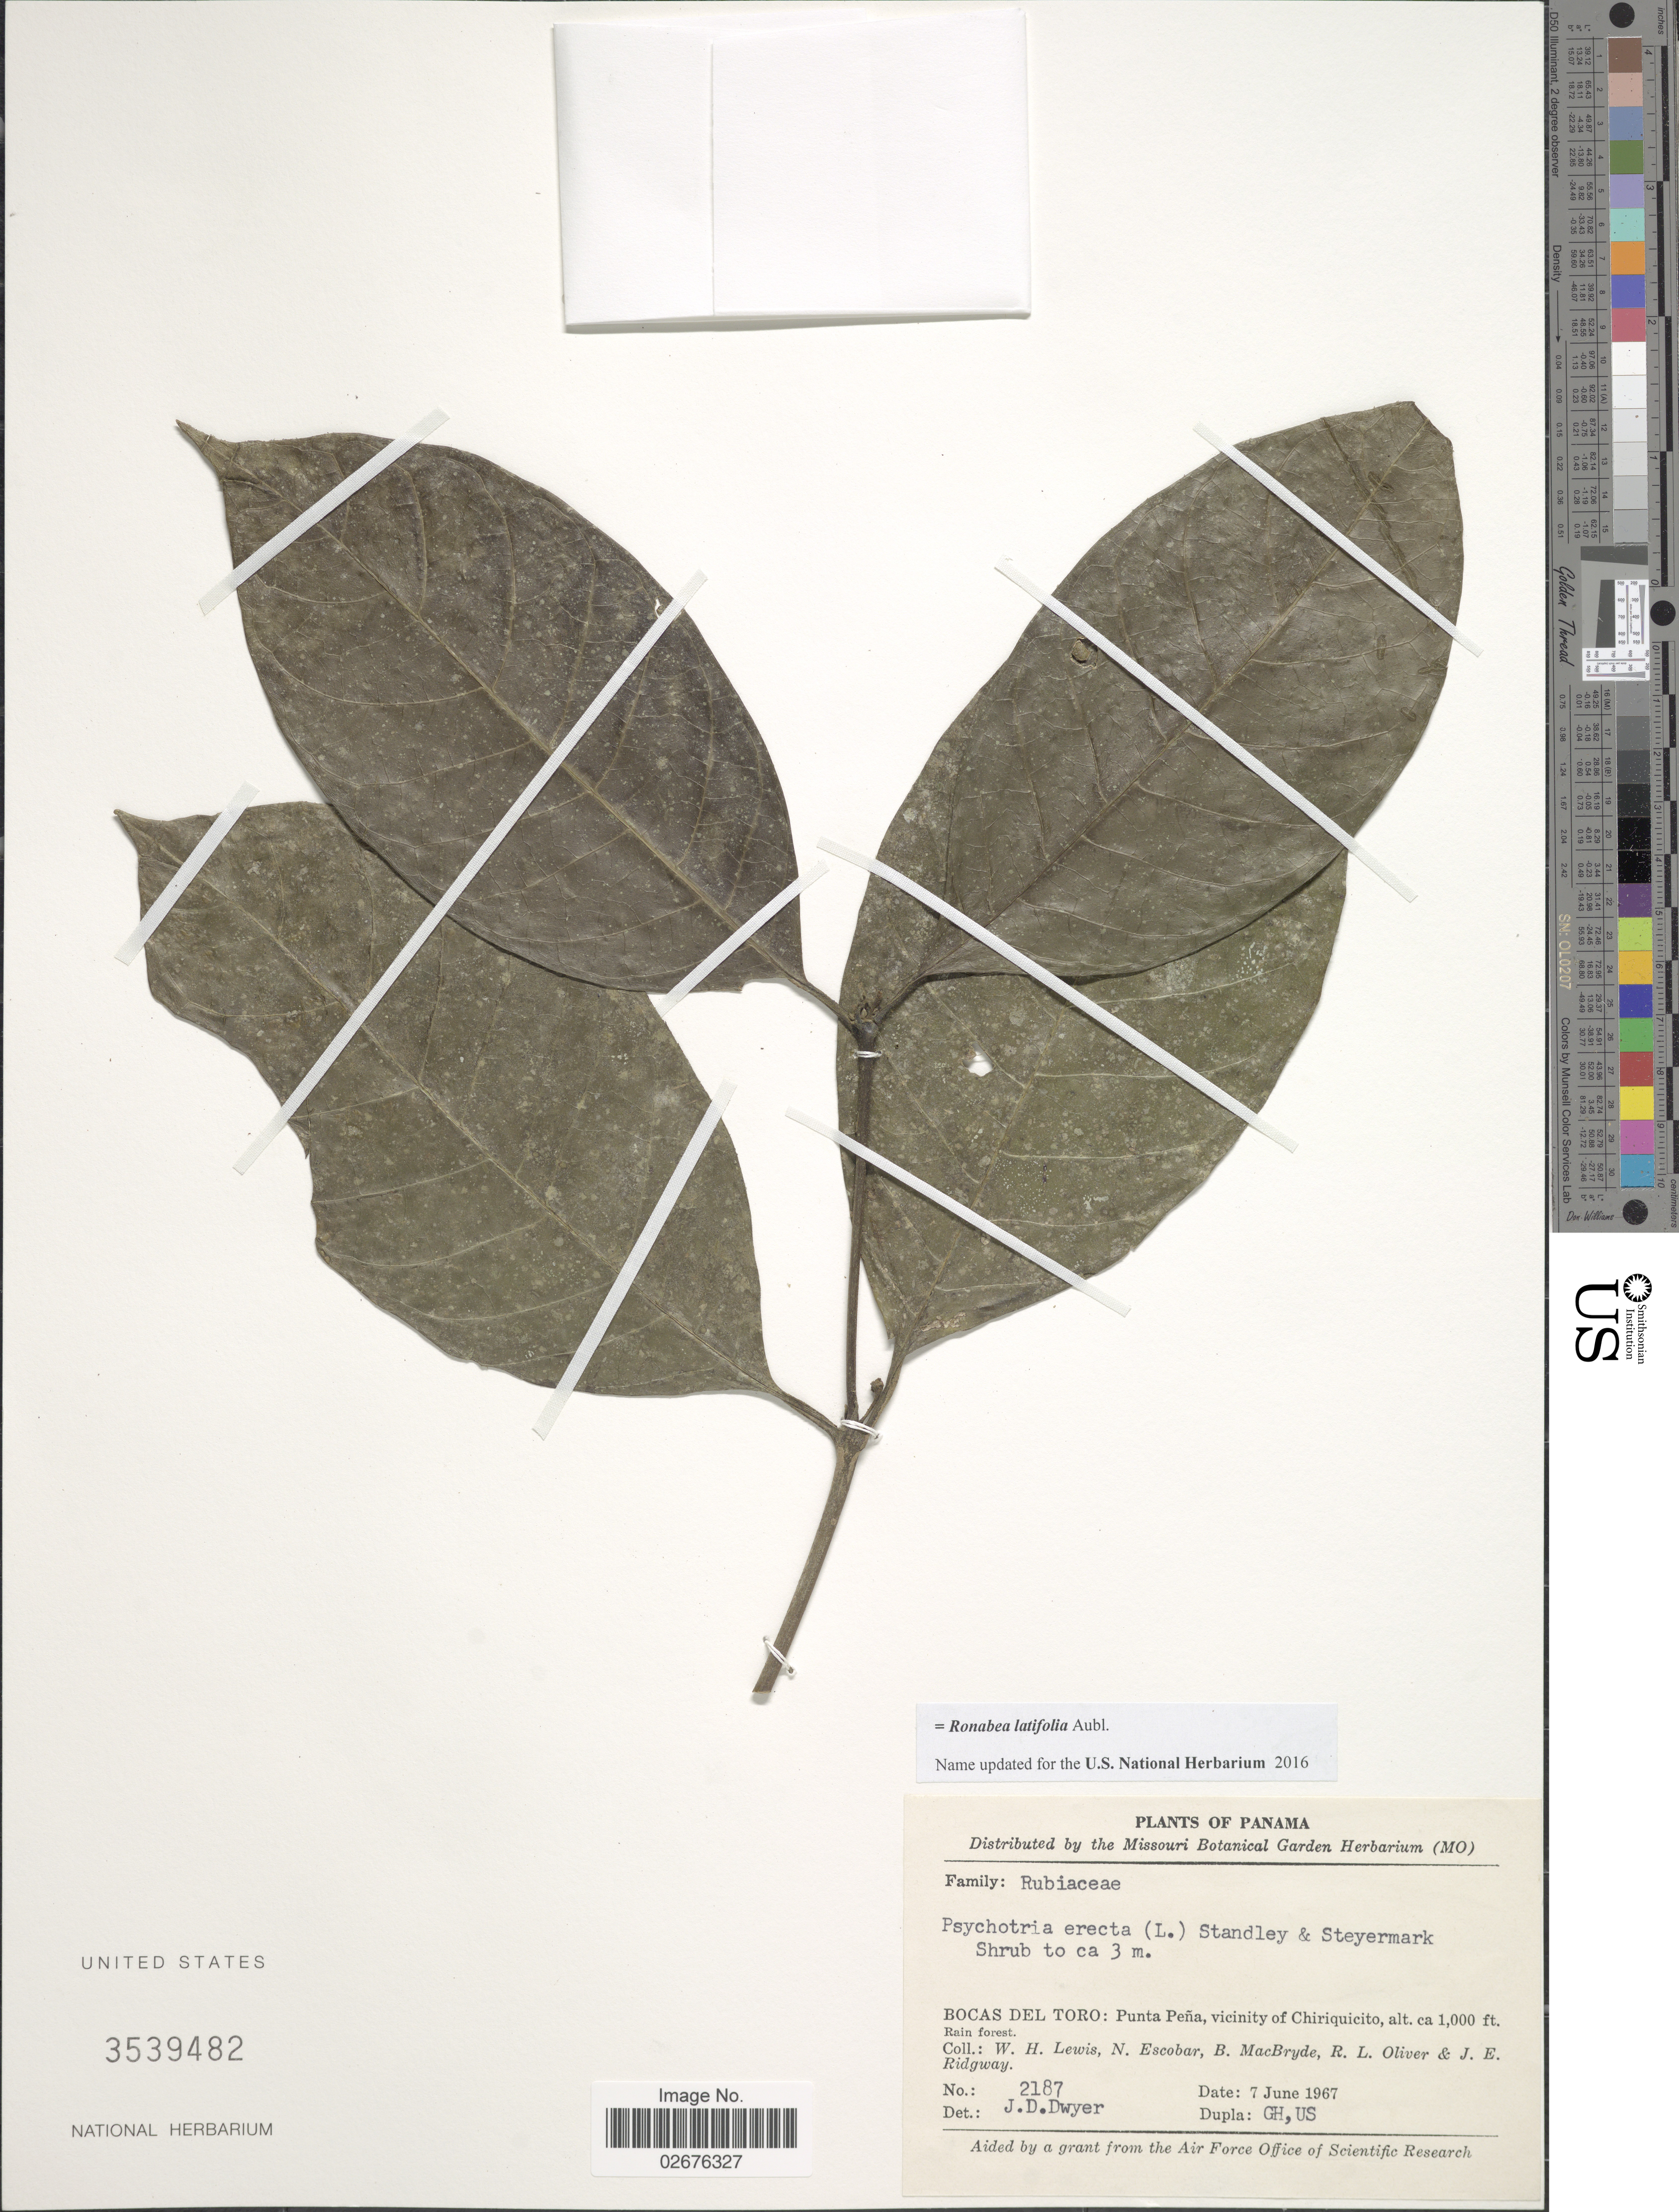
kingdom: Plantae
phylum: Tracheophyta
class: Magnoliopsida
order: Gentianales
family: Rubiaceae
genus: Ronabea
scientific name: Ronabea latifolia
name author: Aubl.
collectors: W. H. Lewis, N. Escobar, B. MacBryde, R. Oliver & J. Ridgway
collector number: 2187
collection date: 1967-06-07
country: Panama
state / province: Bocas del Toro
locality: Punta Pena, vicinity of Chiriquicito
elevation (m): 305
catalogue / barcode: US 3539482